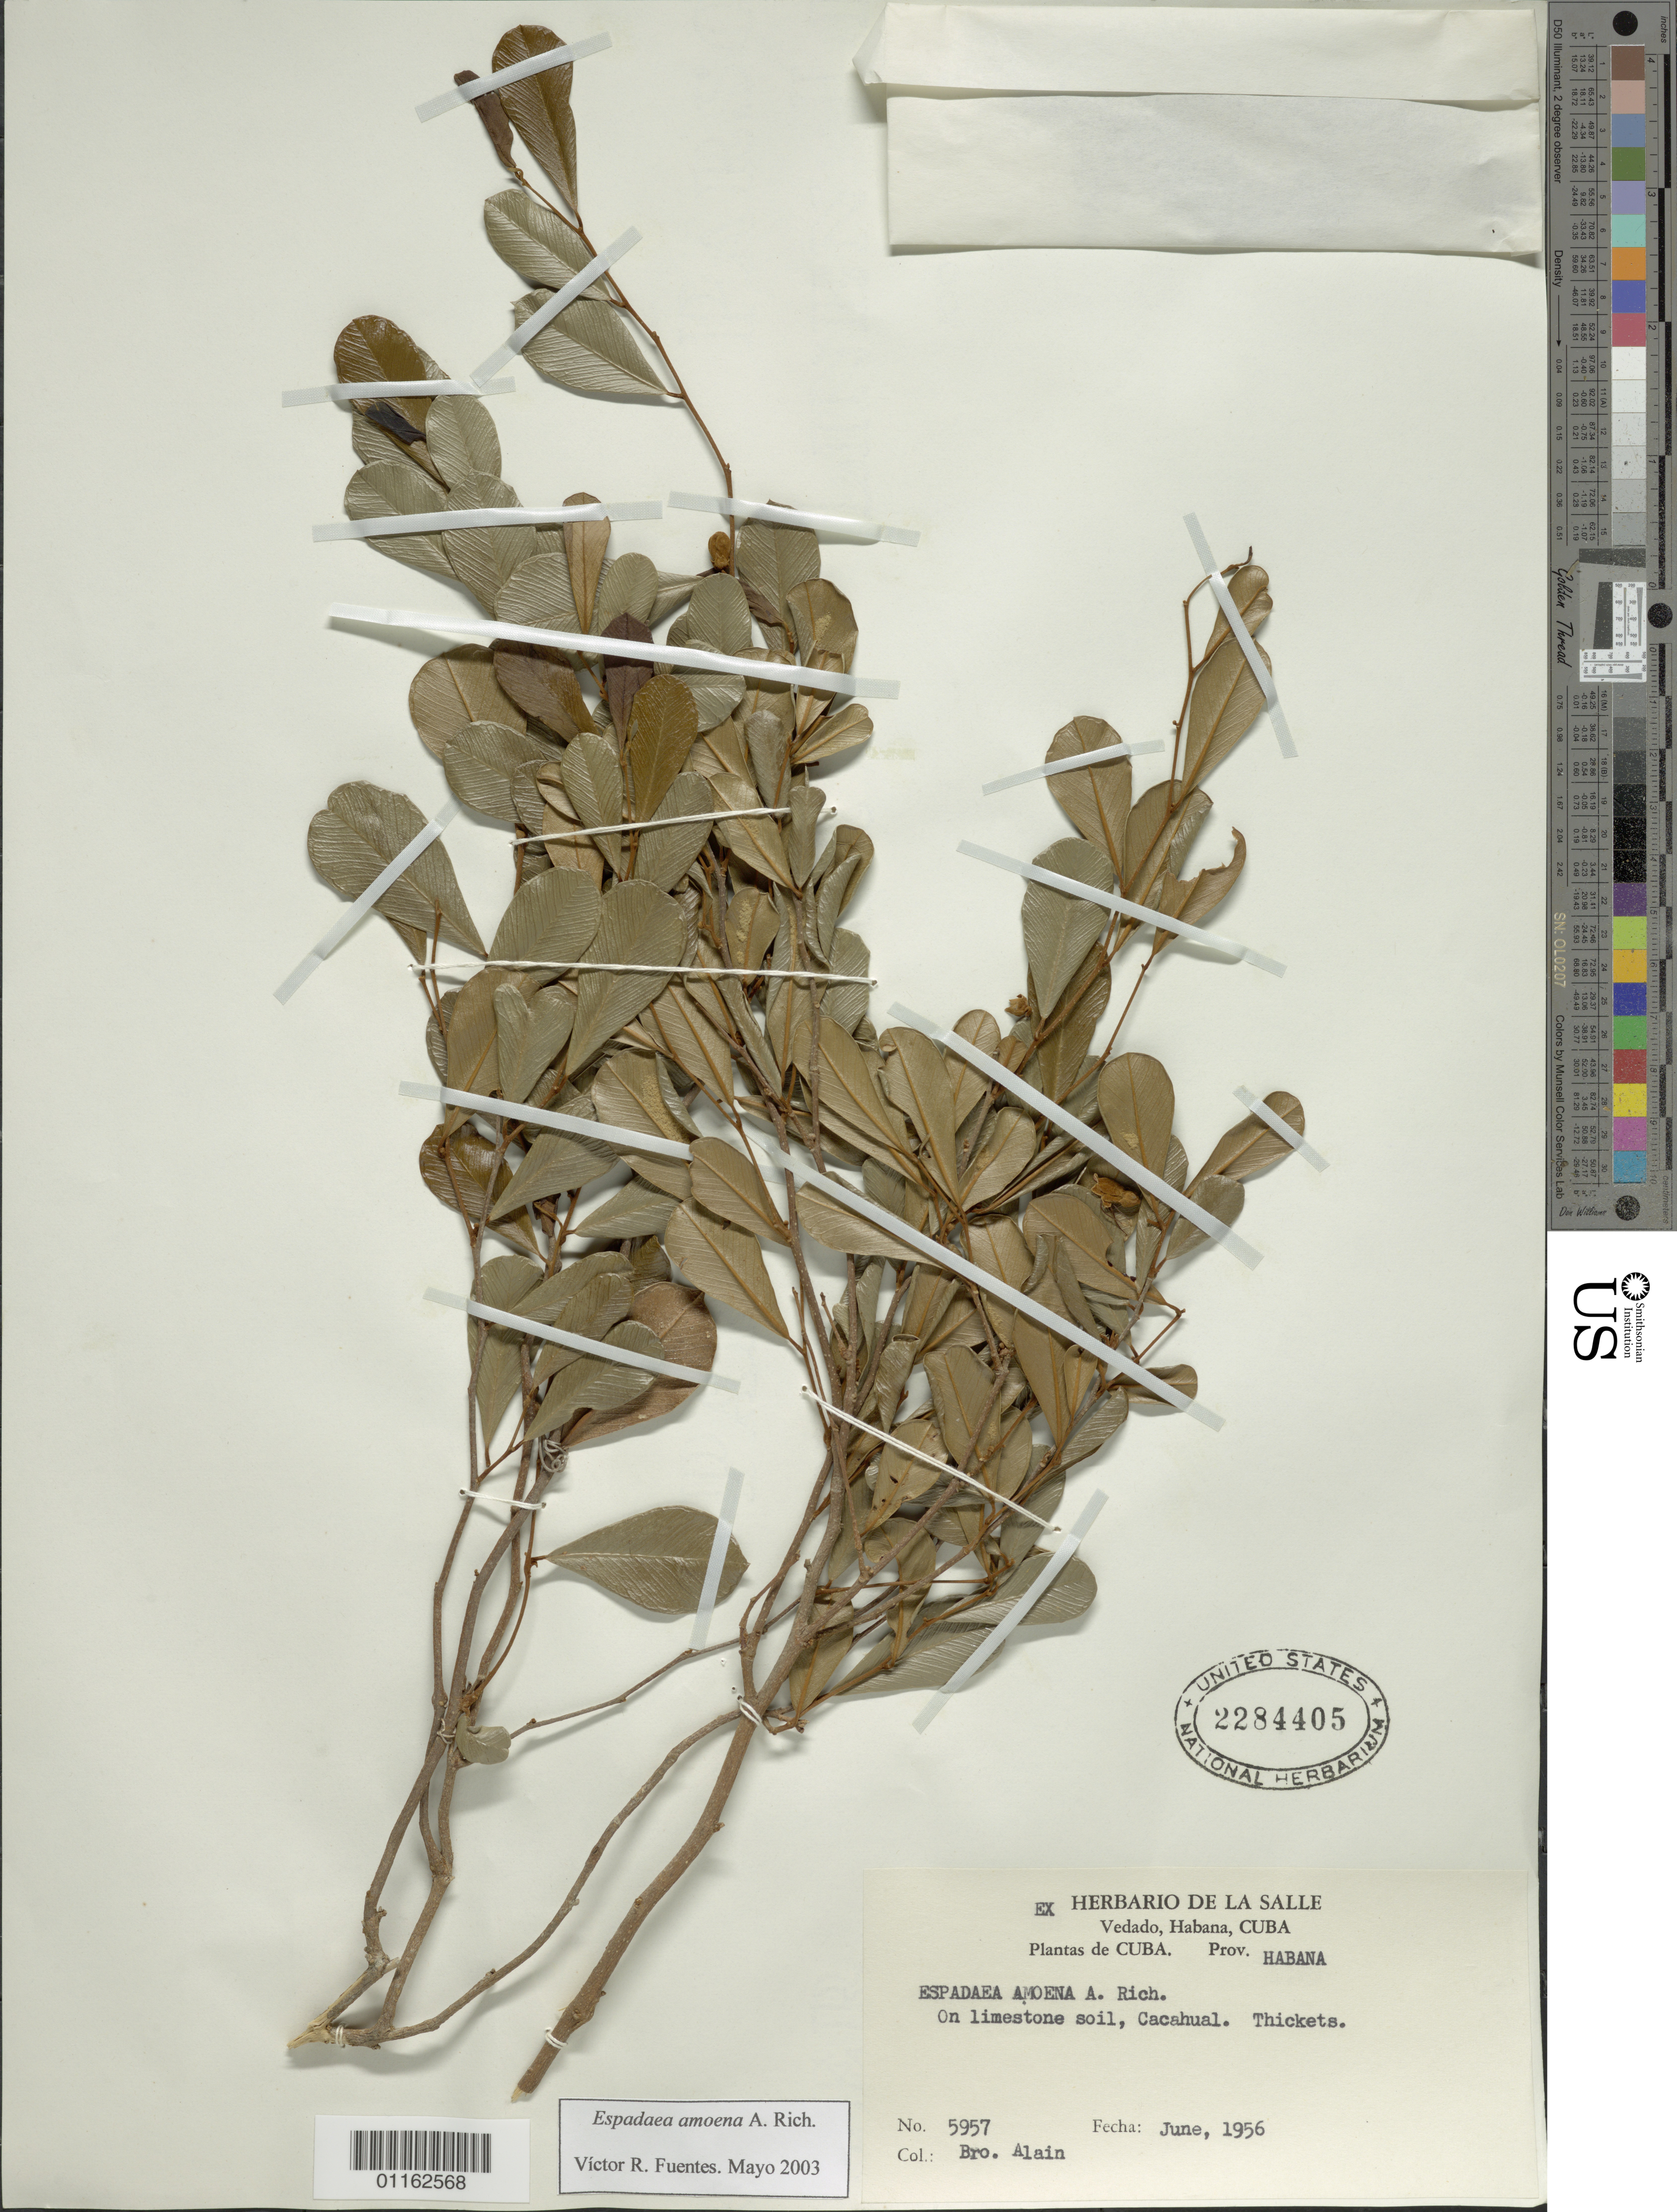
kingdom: Plantae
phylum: Tracheophyta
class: Magnoliopsida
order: Solanales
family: Solanaceae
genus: Espadaea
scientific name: Espadaea amoena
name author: A. Rich.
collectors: A. H. Liogier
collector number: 5957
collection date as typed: Jun 1956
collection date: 1956-06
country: Cuba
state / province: La Habana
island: Cuba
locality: on limestone soil, Cacahual. thickets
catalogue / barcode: US 2284405